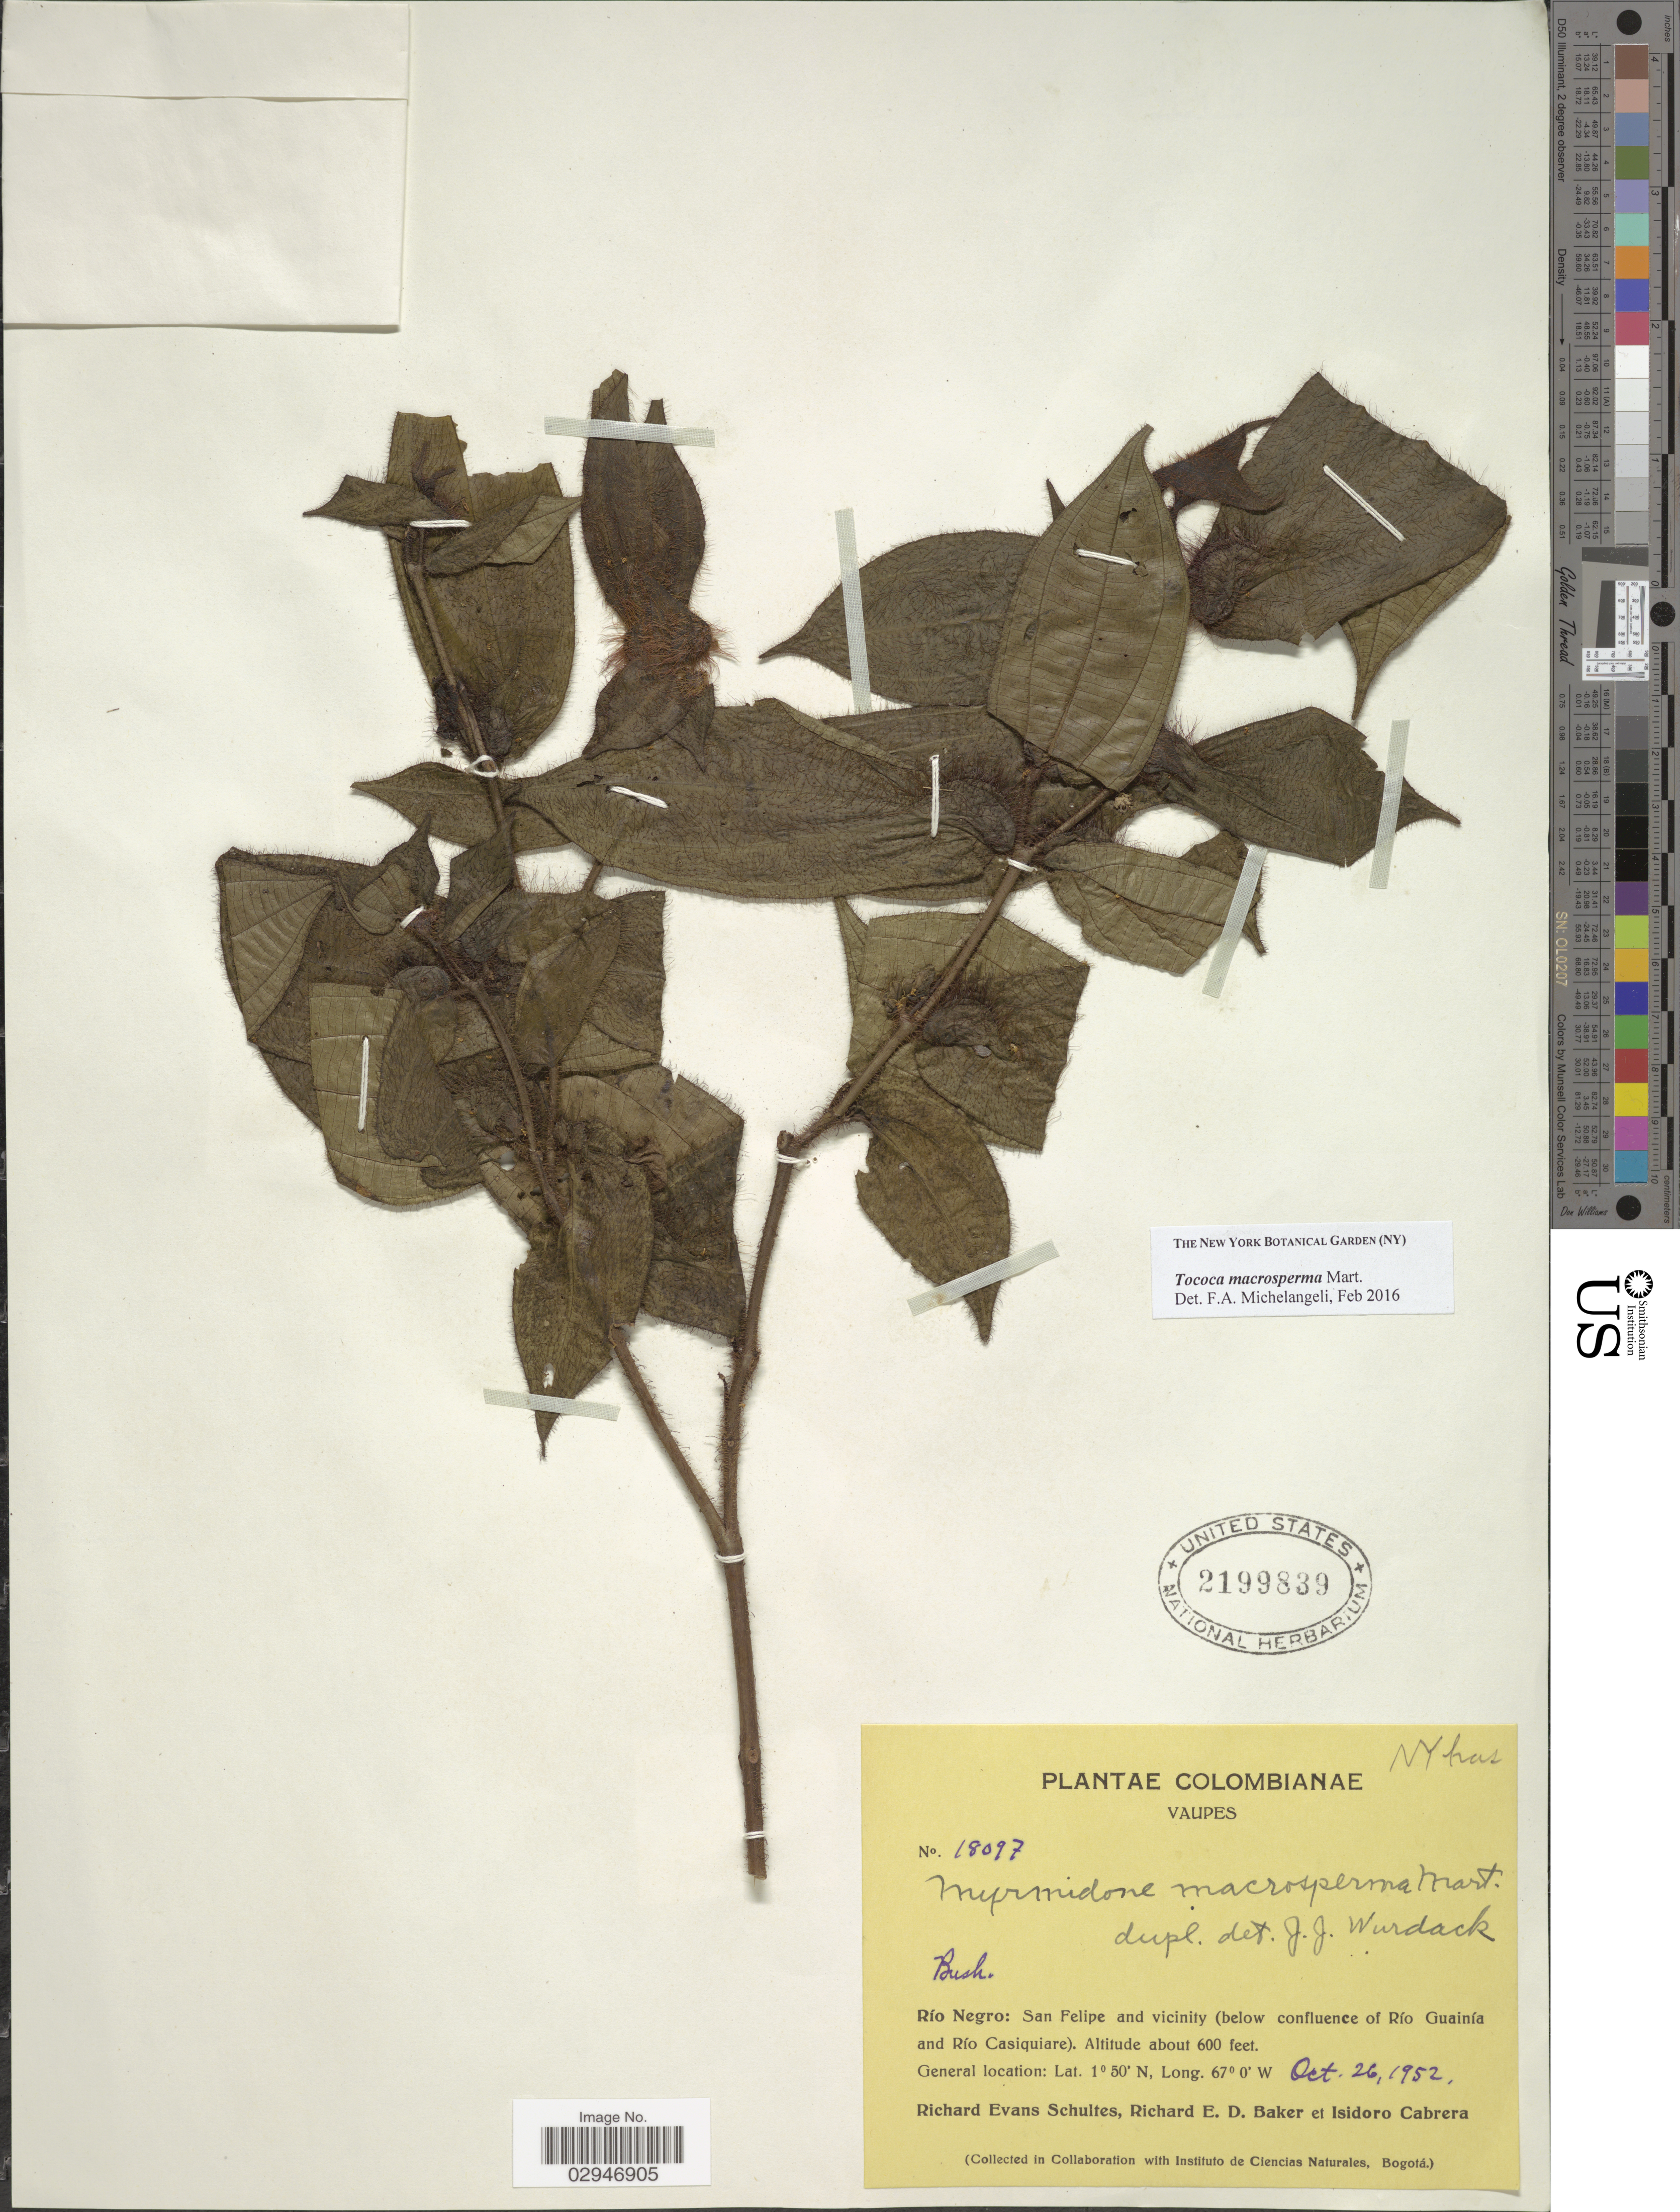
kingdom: Plantae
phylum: Tracheophyta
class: Magnoliopsida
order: Myrtales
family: Melastomataceae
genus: Tococa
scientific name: Tococa macrosperma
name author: Mart.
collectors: R. E. Schultes, R. E. D. Baker & I. Cabrera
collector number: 18097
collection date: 1952-10-26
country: Colombia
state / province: Vaupés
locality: Río Negro: San Felipe and vicinity (below confluence of Río Guainía and Río Casiquiare).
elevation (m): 183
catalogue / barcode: US 2199839